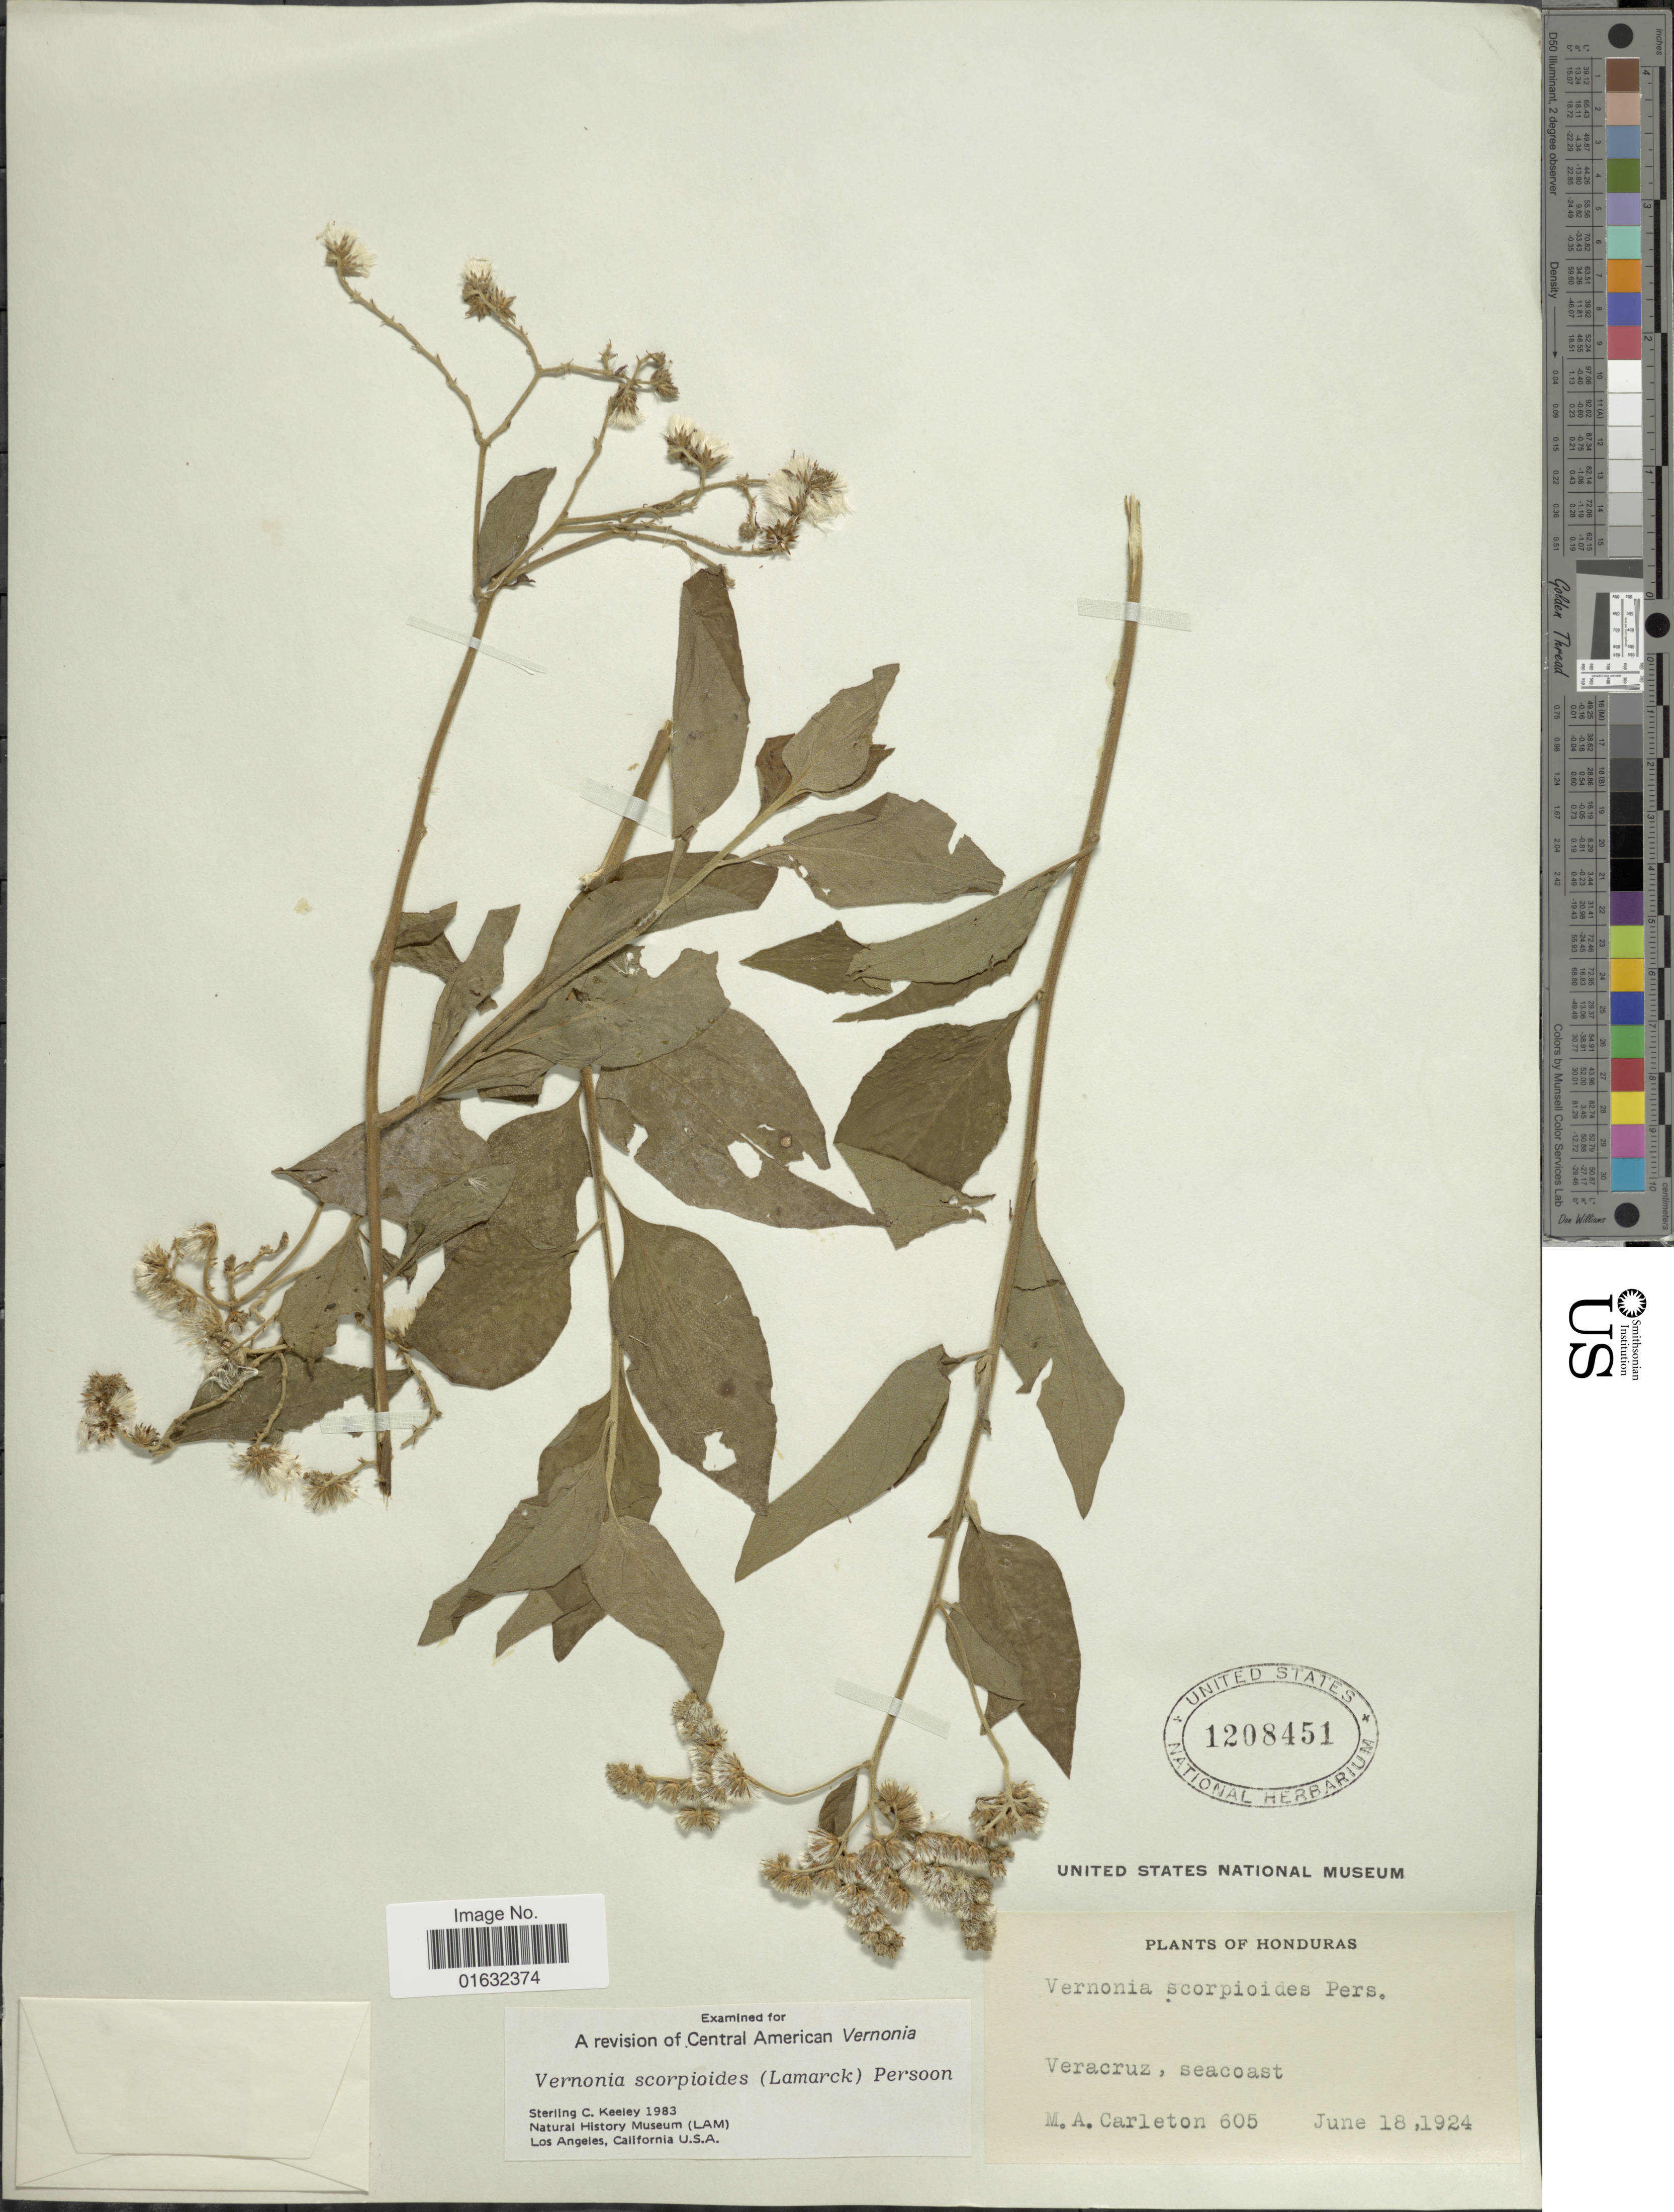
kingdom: Plantae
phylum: Tracheophyta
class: Magnoliopsida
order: Asterales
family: Asteraceae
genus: Cyrtocymura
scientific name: Cyrtocymura scorpioides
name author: (Lam.) H. Rob.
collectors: M. A. Carleton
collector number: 605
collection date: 1924-06-18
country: Mexico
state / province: Veracruz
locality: Veracruz, seacoast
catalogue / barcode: US 1208451